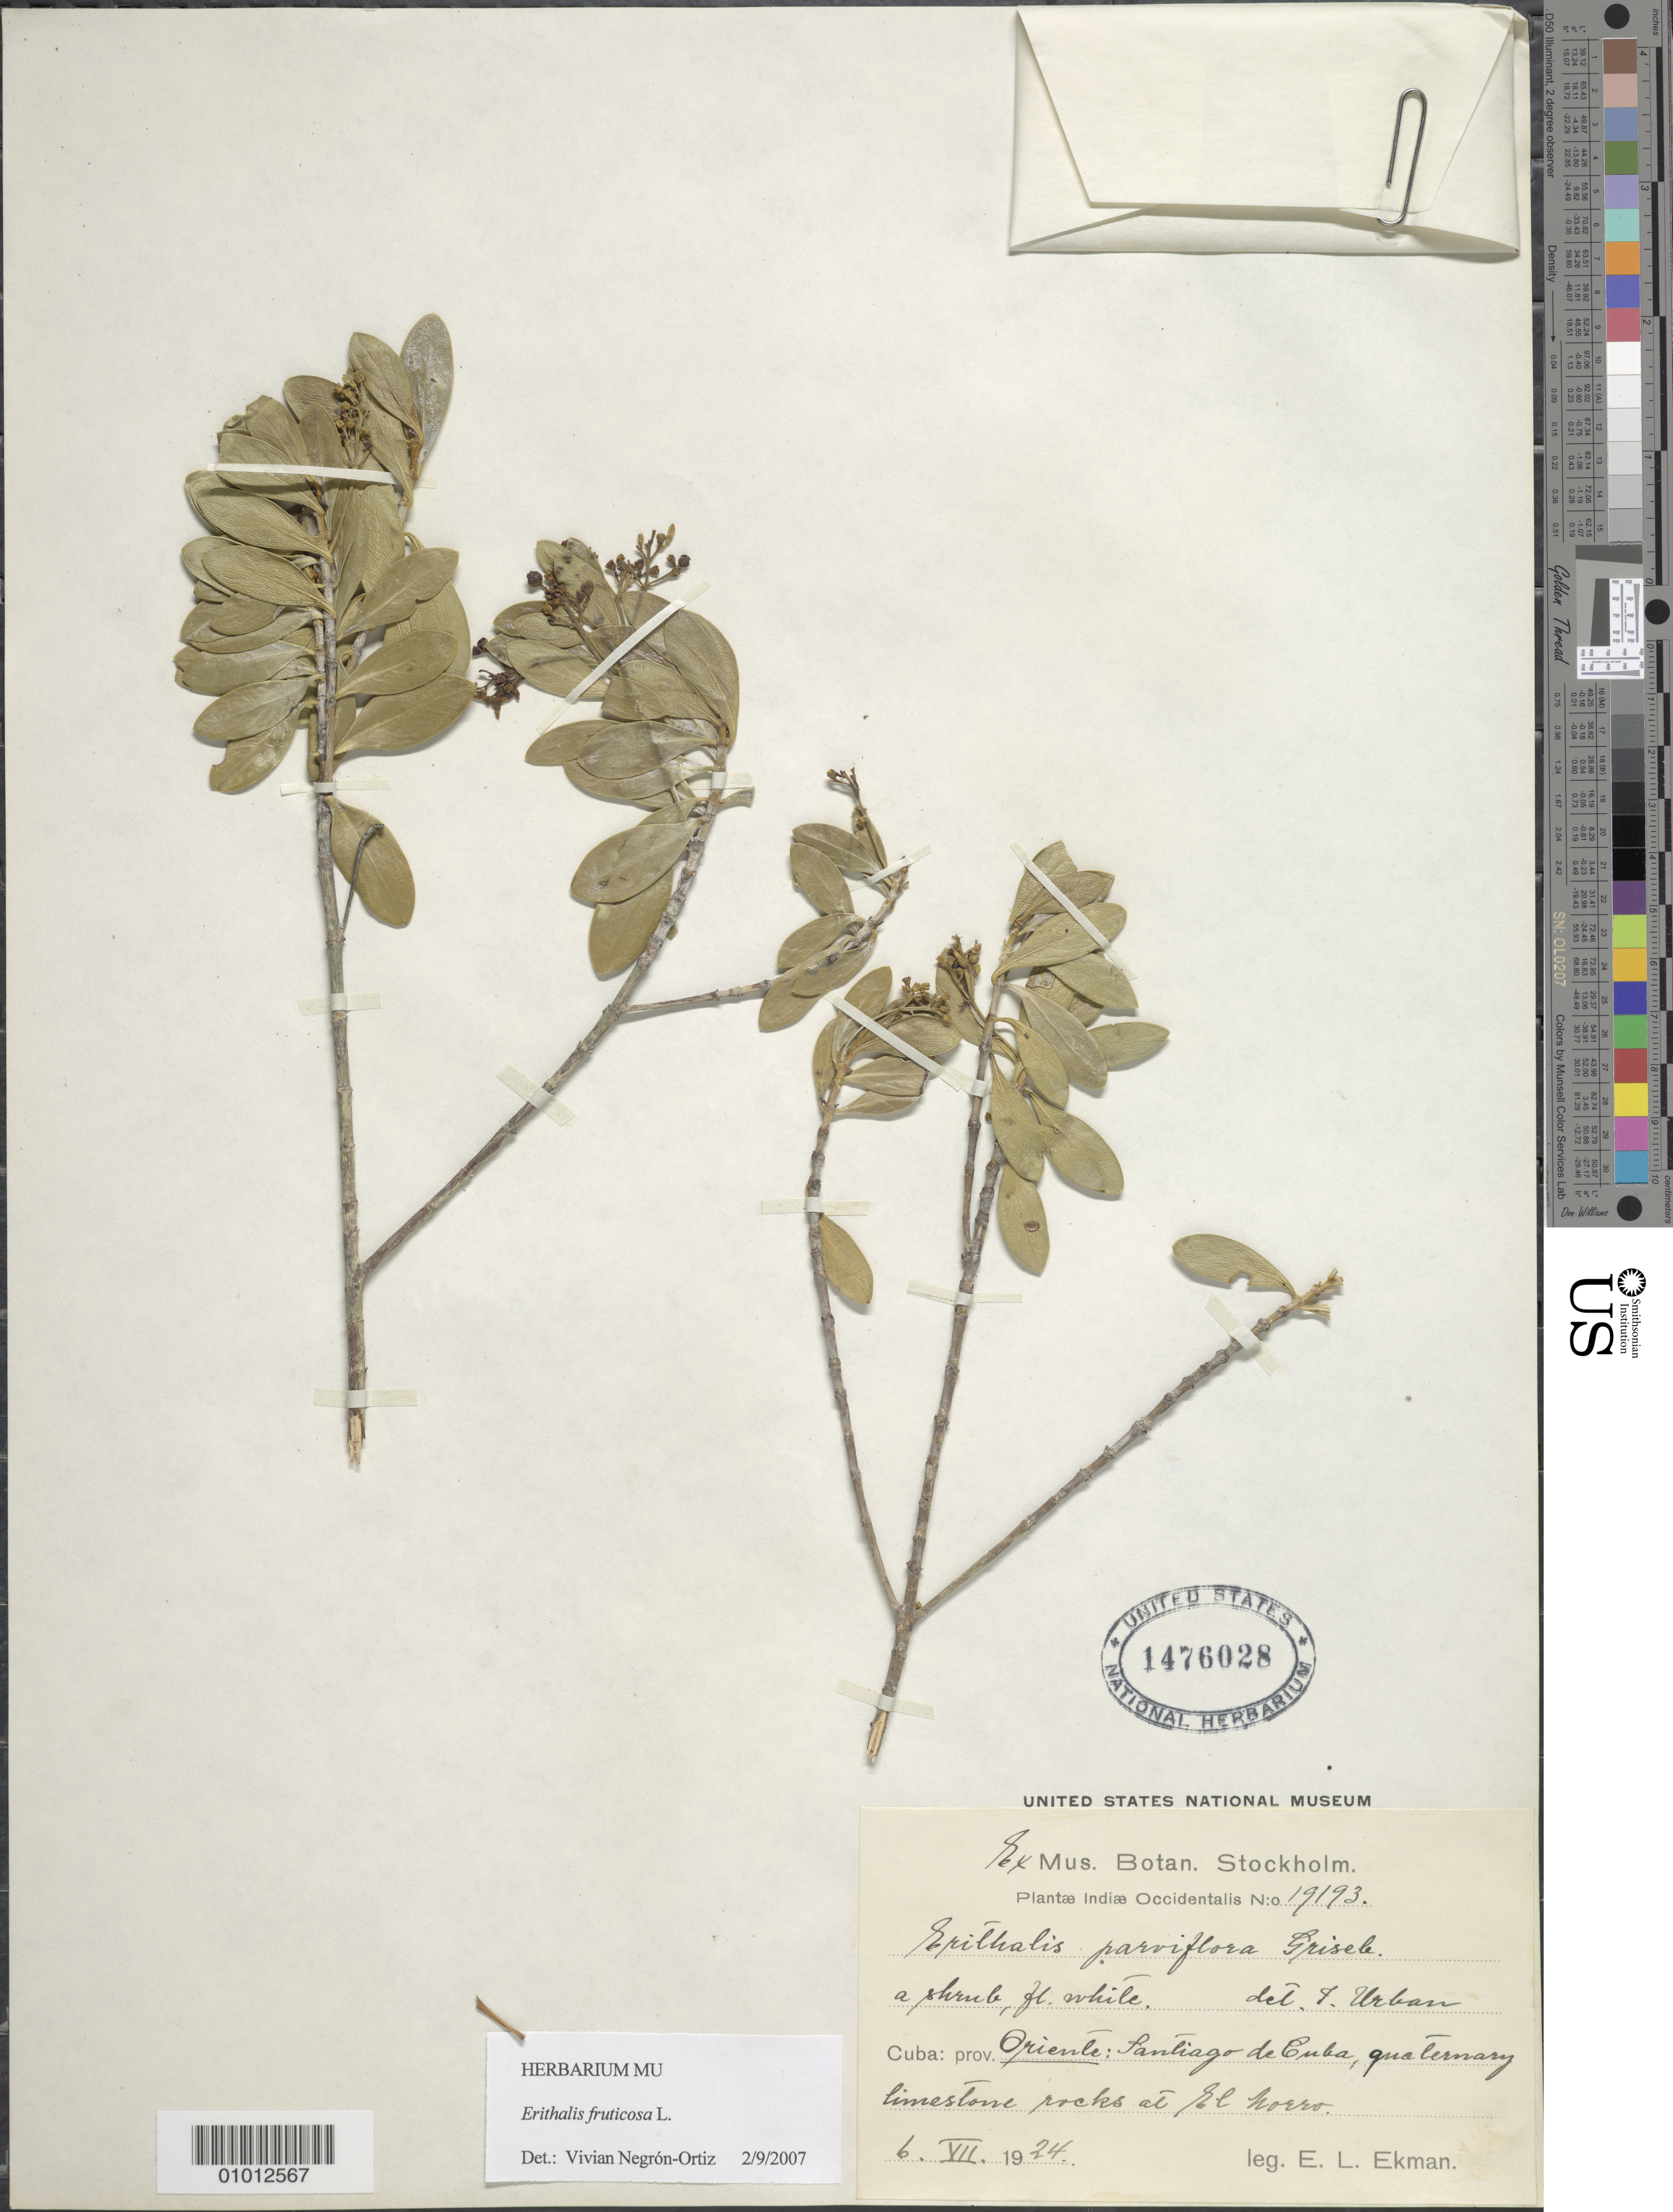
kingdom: Plantae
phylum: Tracheophyta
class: Magnoliopsida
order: Gentianales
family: Rubiaceae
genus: Erithalis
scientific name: Erithalis fruticosa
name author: L.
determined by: Negrón-Ortiz, V.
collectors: E. L. Ekman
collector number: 19193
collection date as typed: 06 Jul 1924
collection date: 1924-07-06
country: Cuba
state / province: Santiago de Cuba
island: Cuba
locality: Santiago de Cuba, at bottom of El Morro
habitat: Quaternary limestone rocks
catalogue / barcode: US 1476028